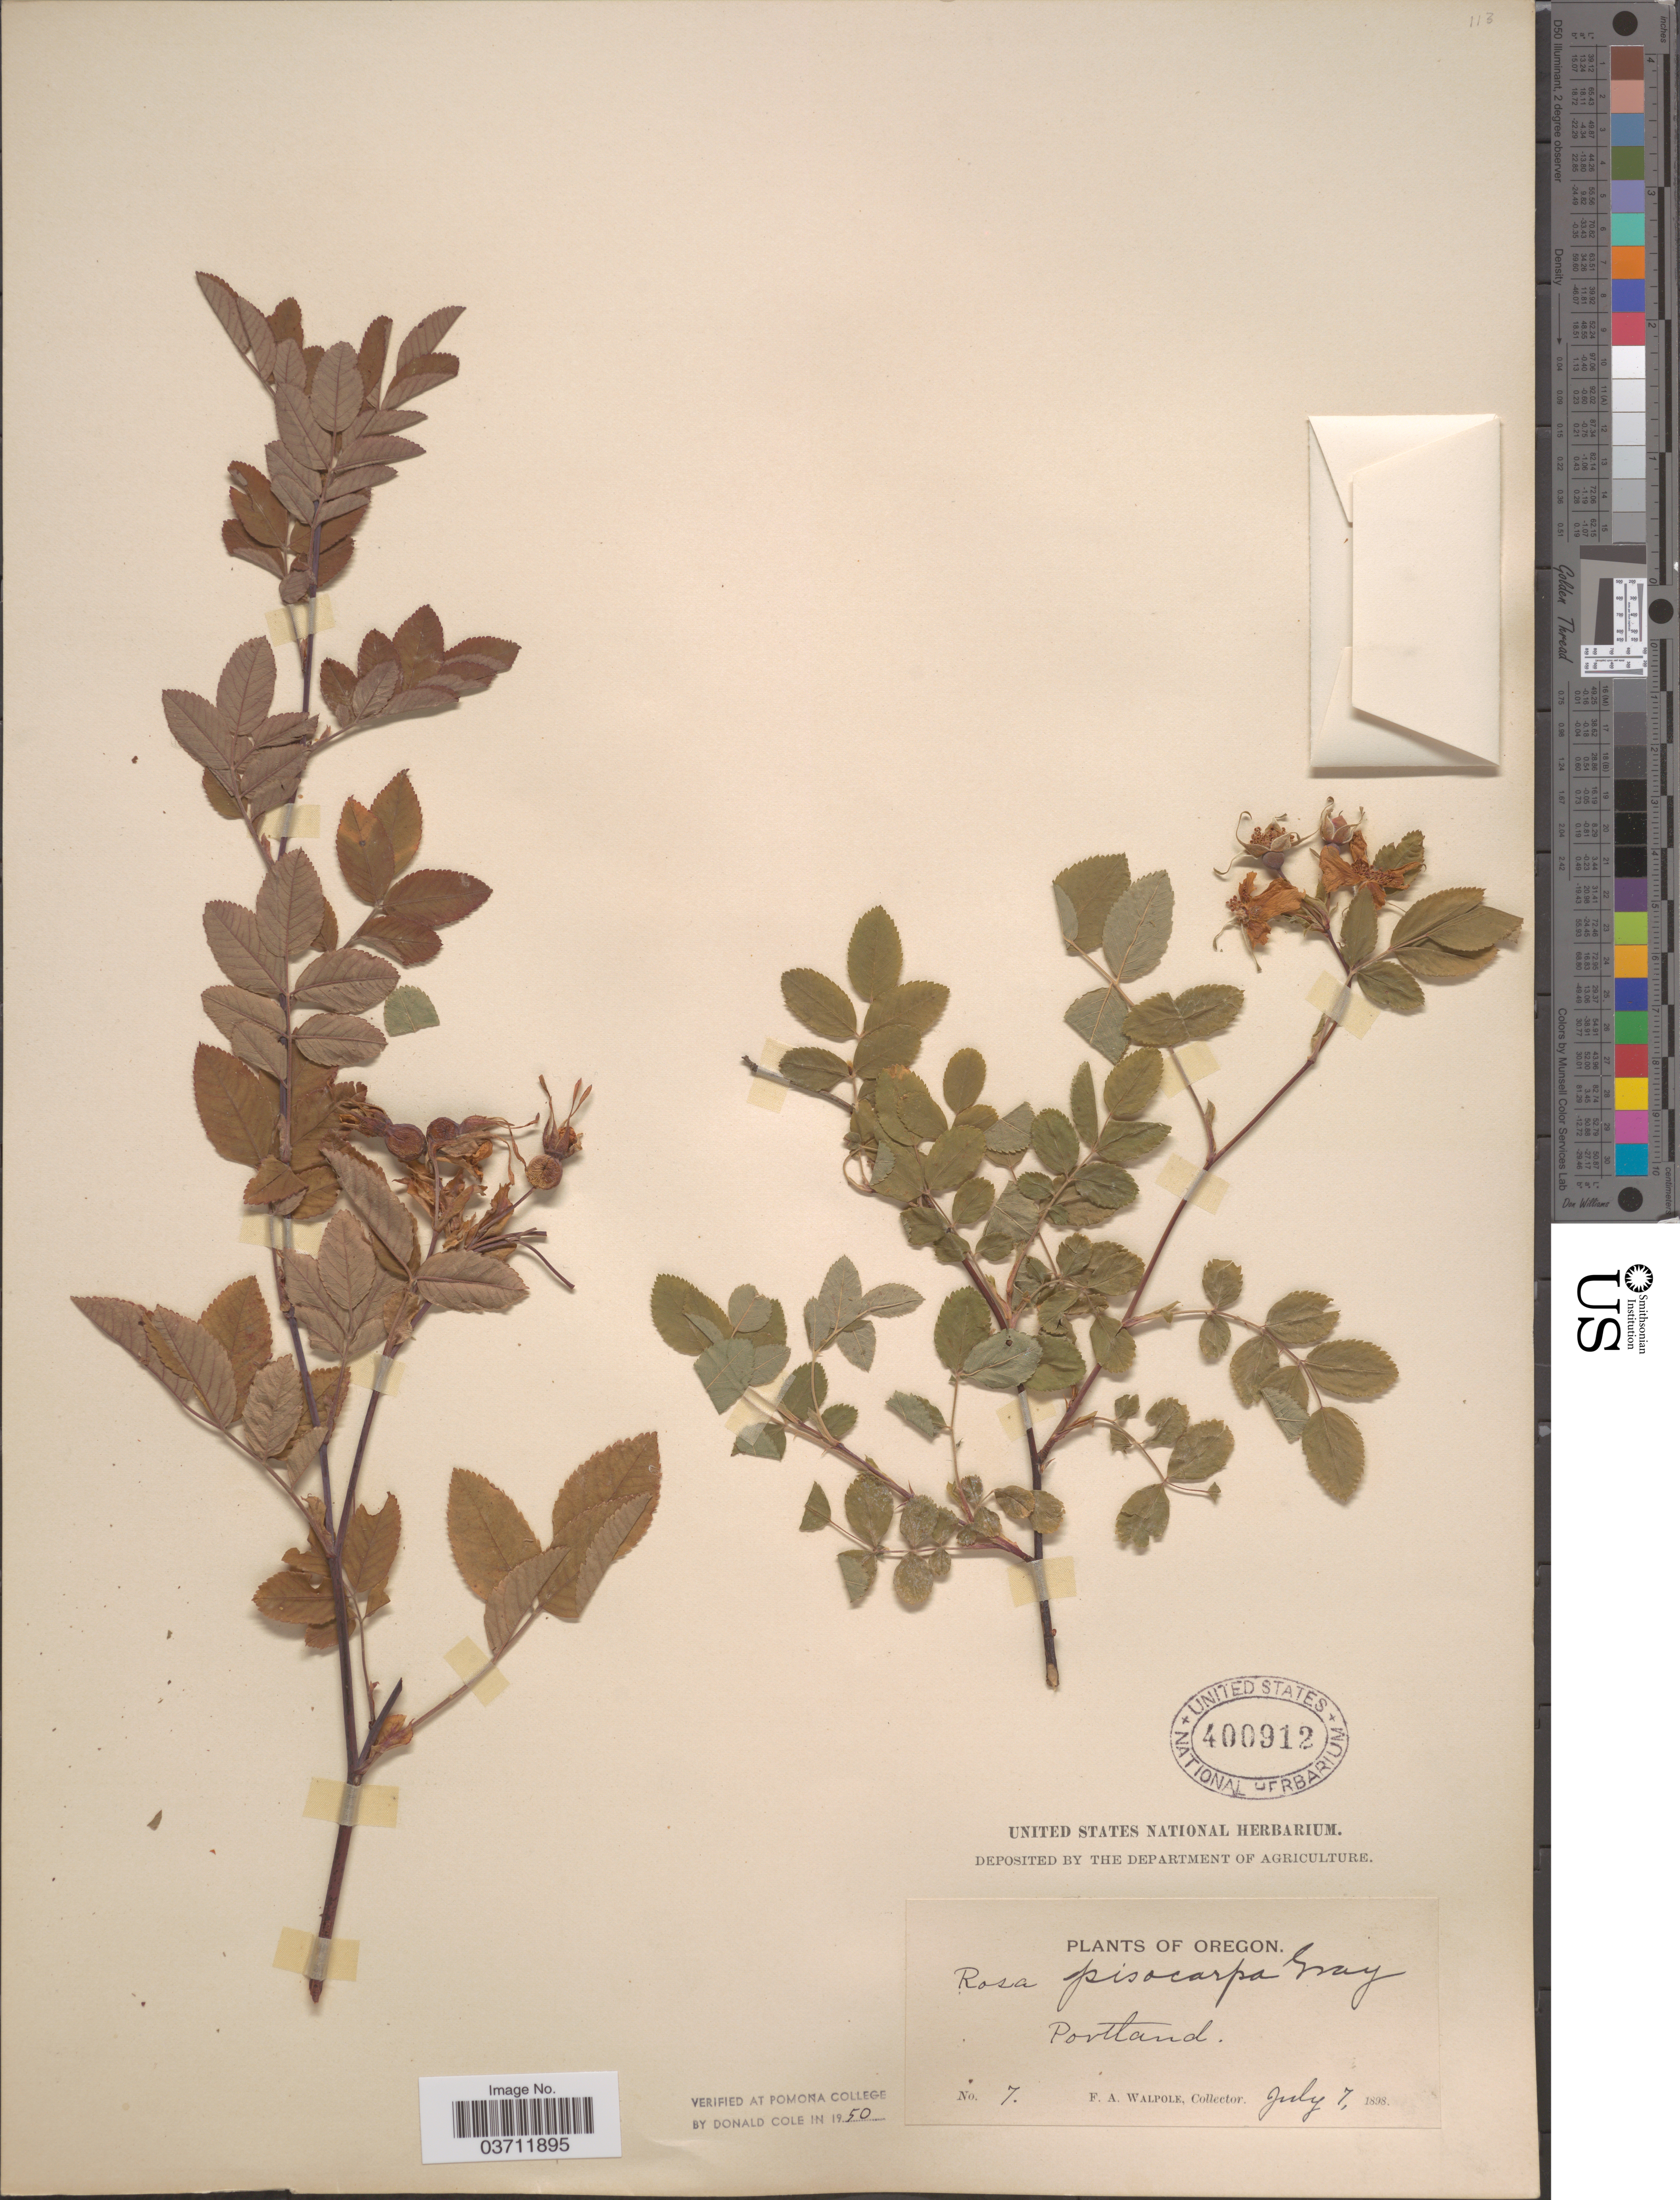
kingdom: Plantae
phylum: Tracheophyta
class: Magnoliopsida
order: Rosales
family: Rosaceae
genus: Rosa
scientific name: Rosa pisocarpa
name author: A. Gray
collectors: F. Walpole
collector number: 7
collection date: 1898-07-07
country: United States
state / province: Oregon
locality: Portland.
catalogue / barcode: US 400912